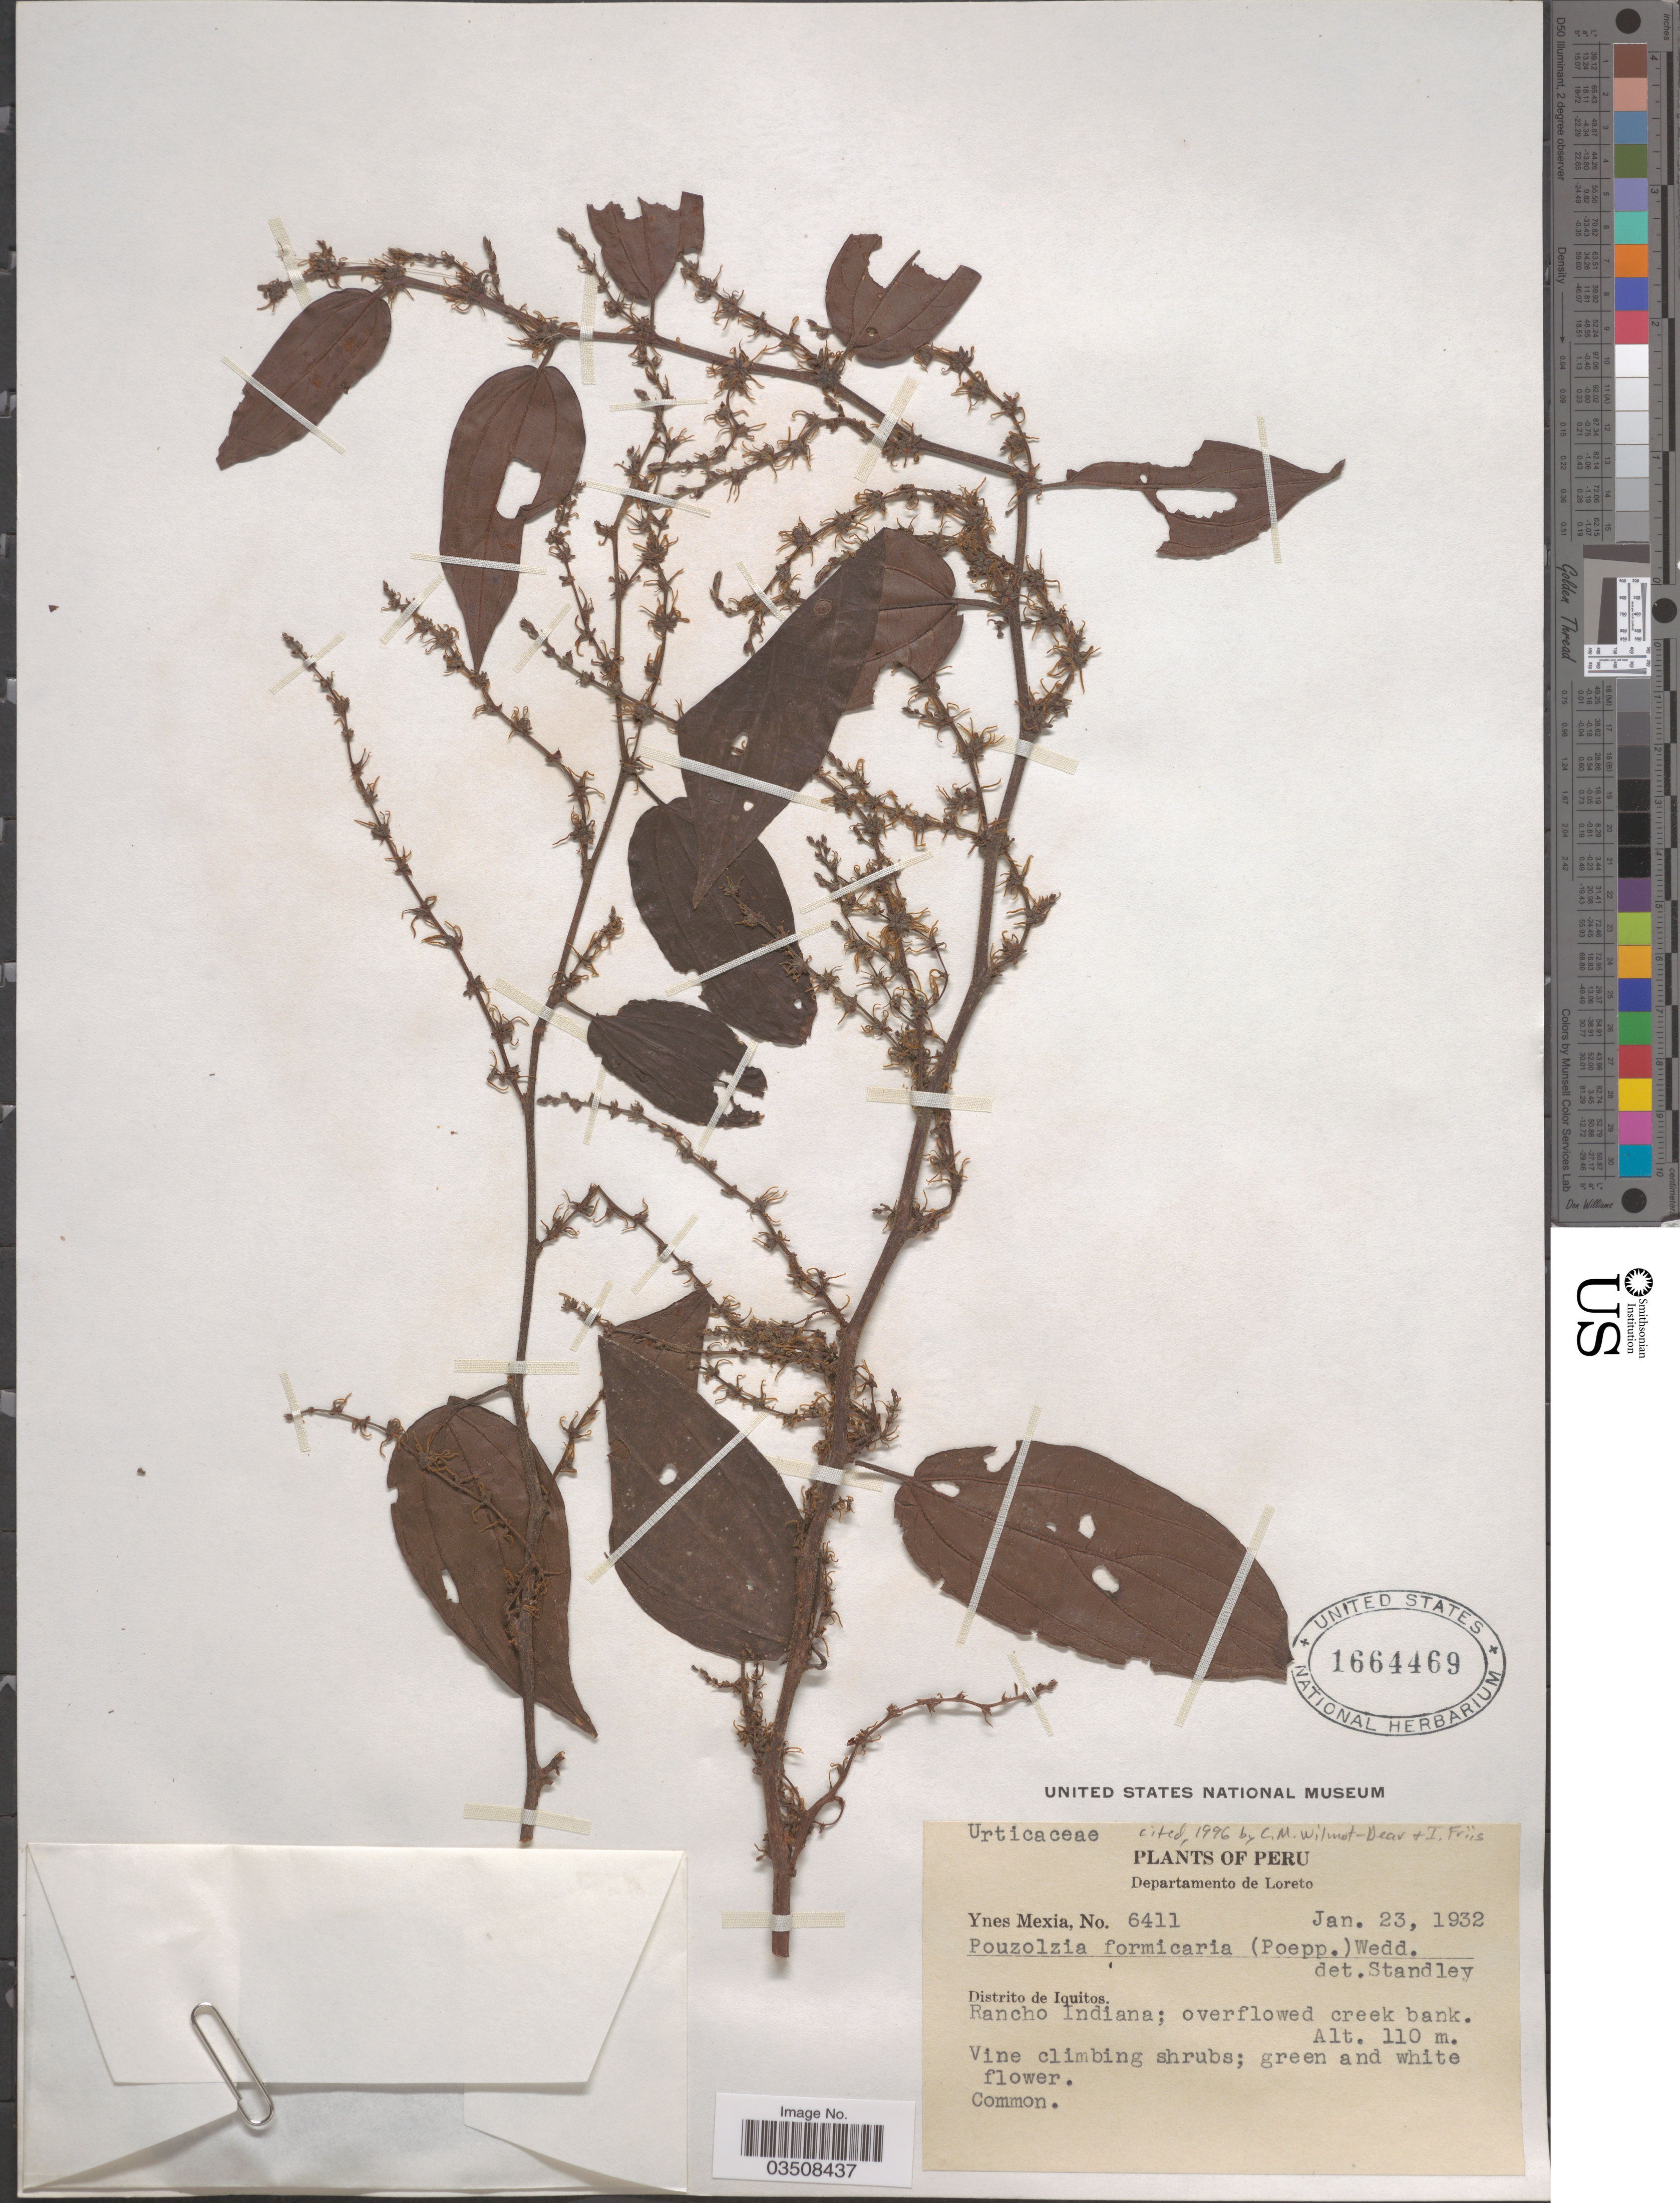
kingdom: Plantae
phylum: Tracheophyta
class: Magnoliopsida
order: Rosales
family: Urticaceae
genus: Pouzolzia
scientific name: Pouzolzia formicaria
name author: (Poepp. ex Wedd.) Wedd.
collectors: Y. Mexia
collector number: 6411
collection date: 1932-01-23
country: Peru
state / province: Loreto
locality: Departamento de Loreto. Distrito de Iquitos. Rancho Indiana; overflowed creek bank.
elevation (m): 110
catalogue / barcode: US 1664469